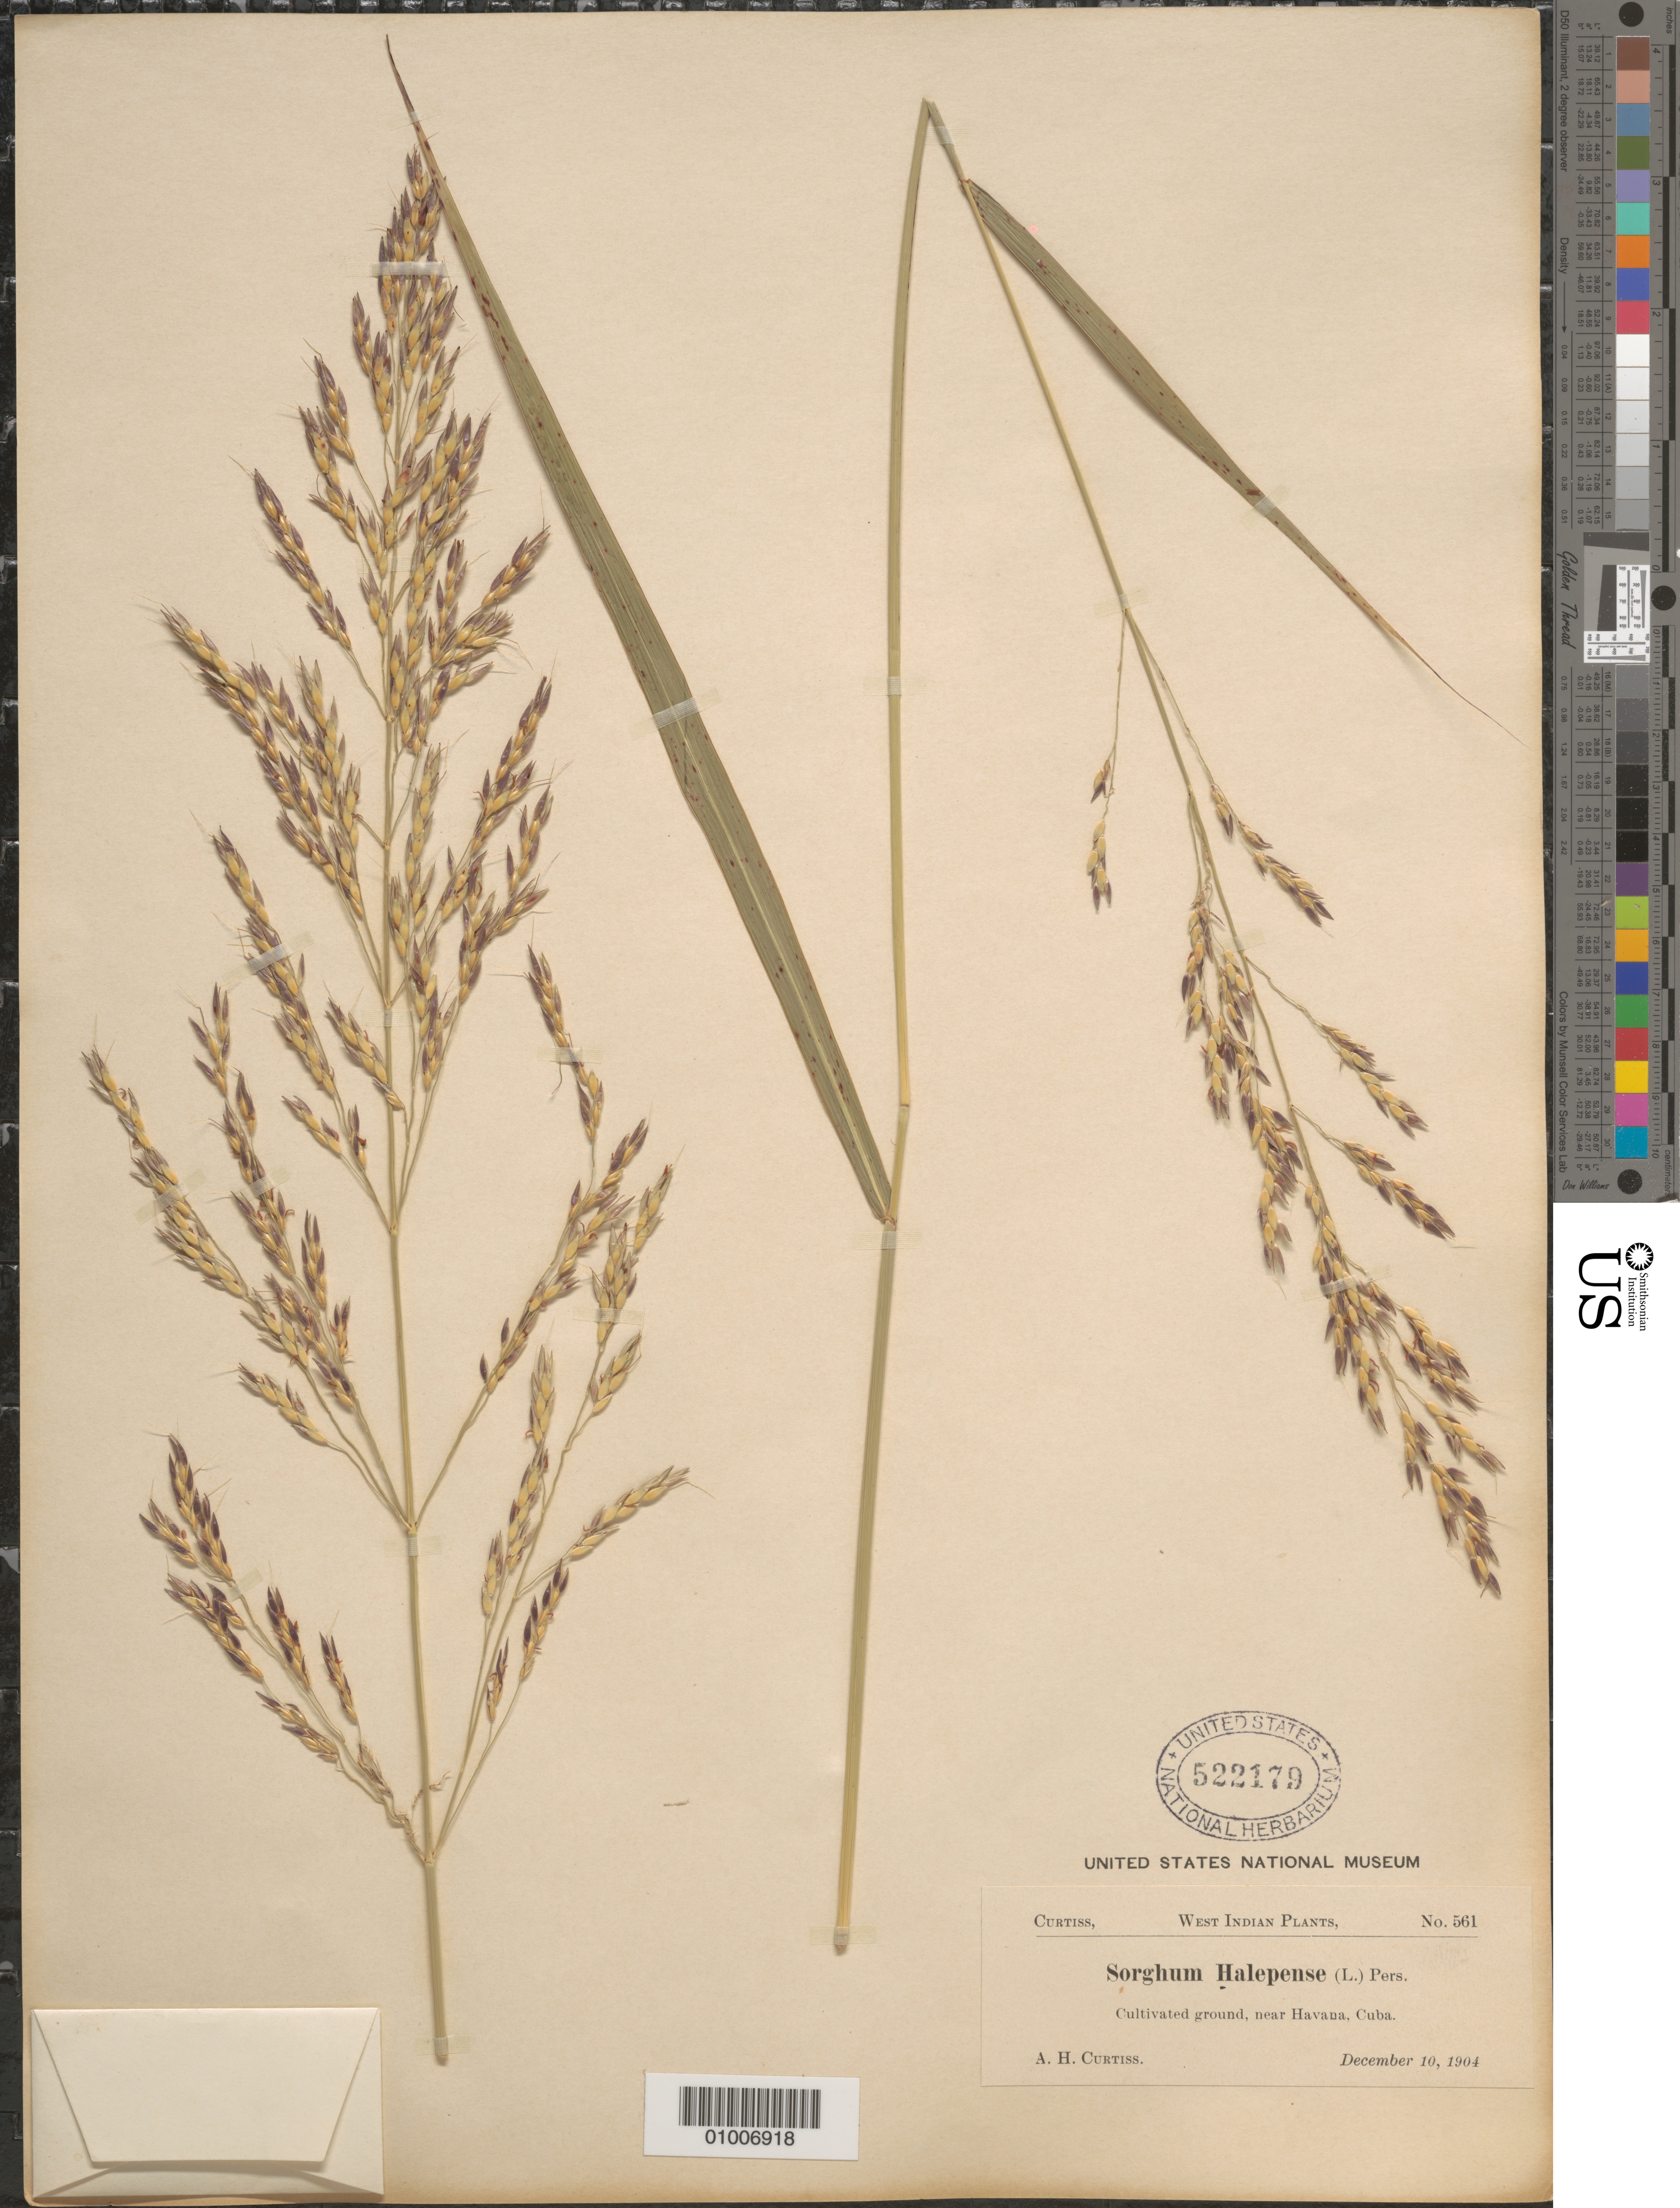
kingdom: Plantae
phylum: Tracheophyta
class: Liliopsida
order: Poales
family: Poaceae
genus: Sorghum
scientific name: Sorghum halepense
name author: (L.) Pers.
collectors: A. H. Curtiss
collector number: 561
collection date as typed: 10 Dec 1904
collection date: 1904-12-10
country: Cuba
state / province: La Habana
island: Cuba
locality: La Habana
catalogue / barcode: US 522179